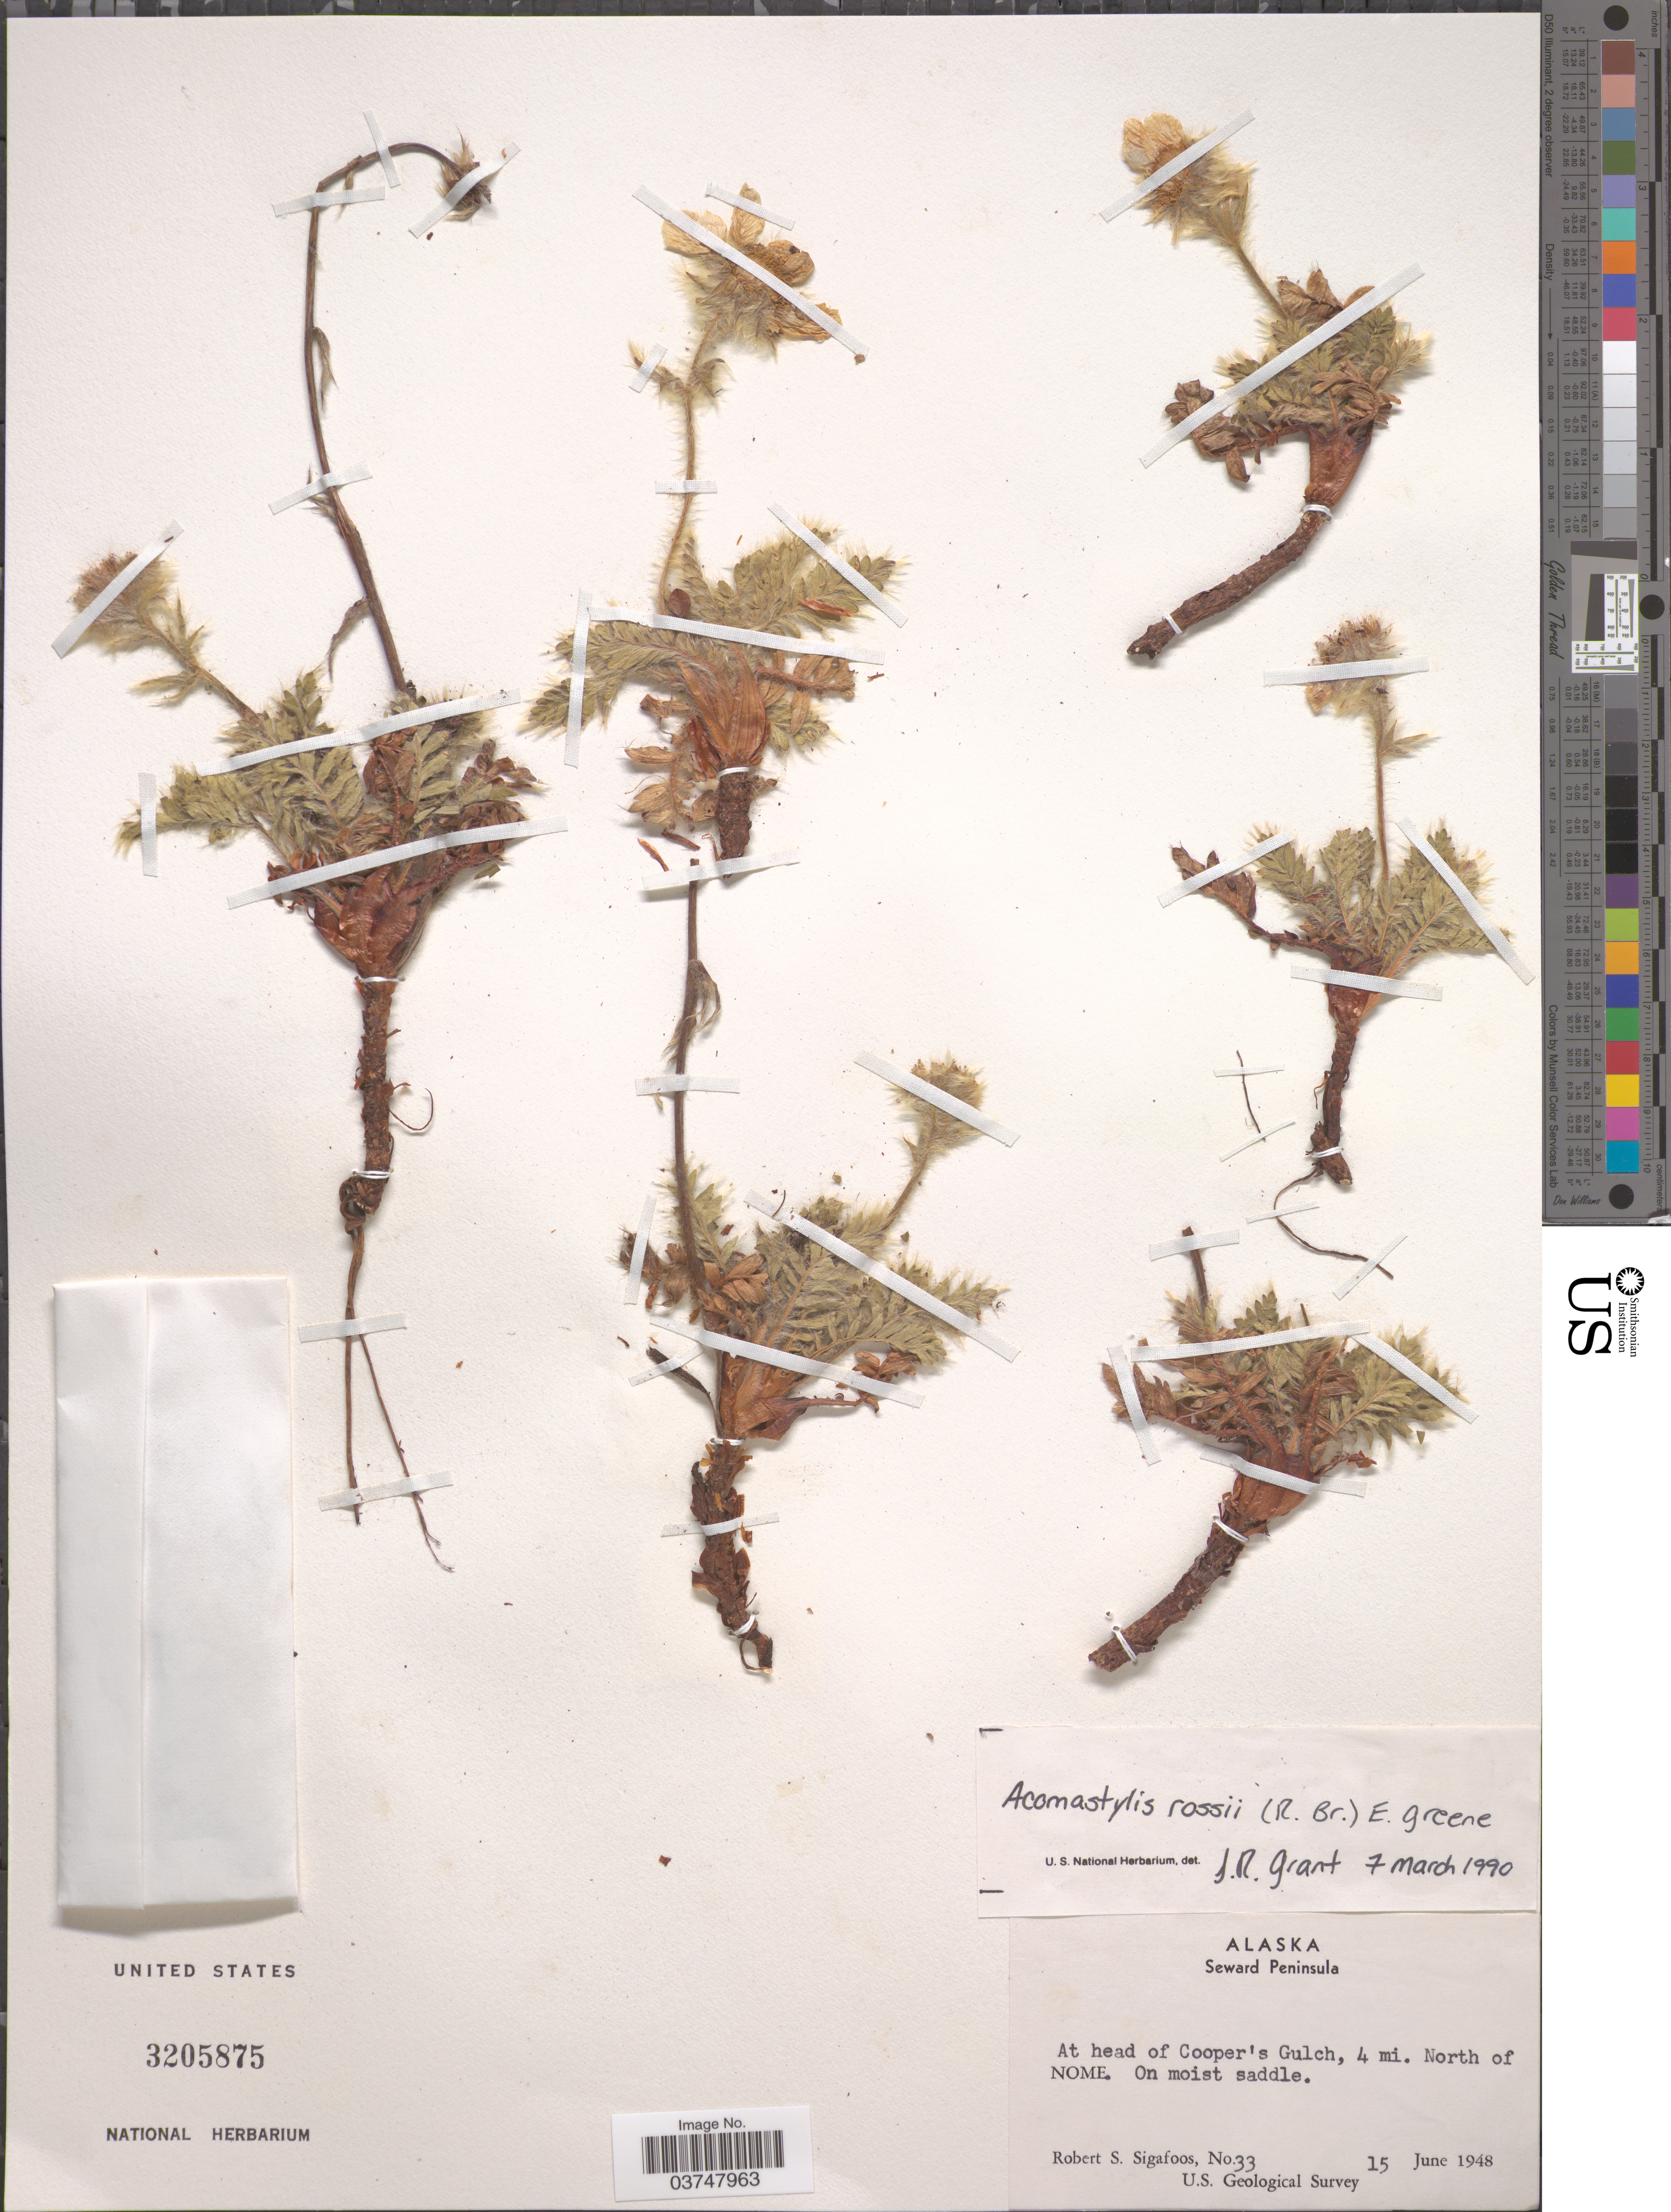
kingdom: Plantae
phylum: Tracheophyta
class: Magnoliopsida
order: Rosales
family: Rosaceae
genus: Geum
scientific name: Geum rossii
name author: (R. Br.) Ser.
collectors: R. Sigafoos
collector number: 33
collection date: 1948-06-15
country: United States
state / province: Alaska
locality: Seward Peninsula. At head of Cooper's Gulch, 4 mi. North of Nome.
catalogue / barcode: US 3205875